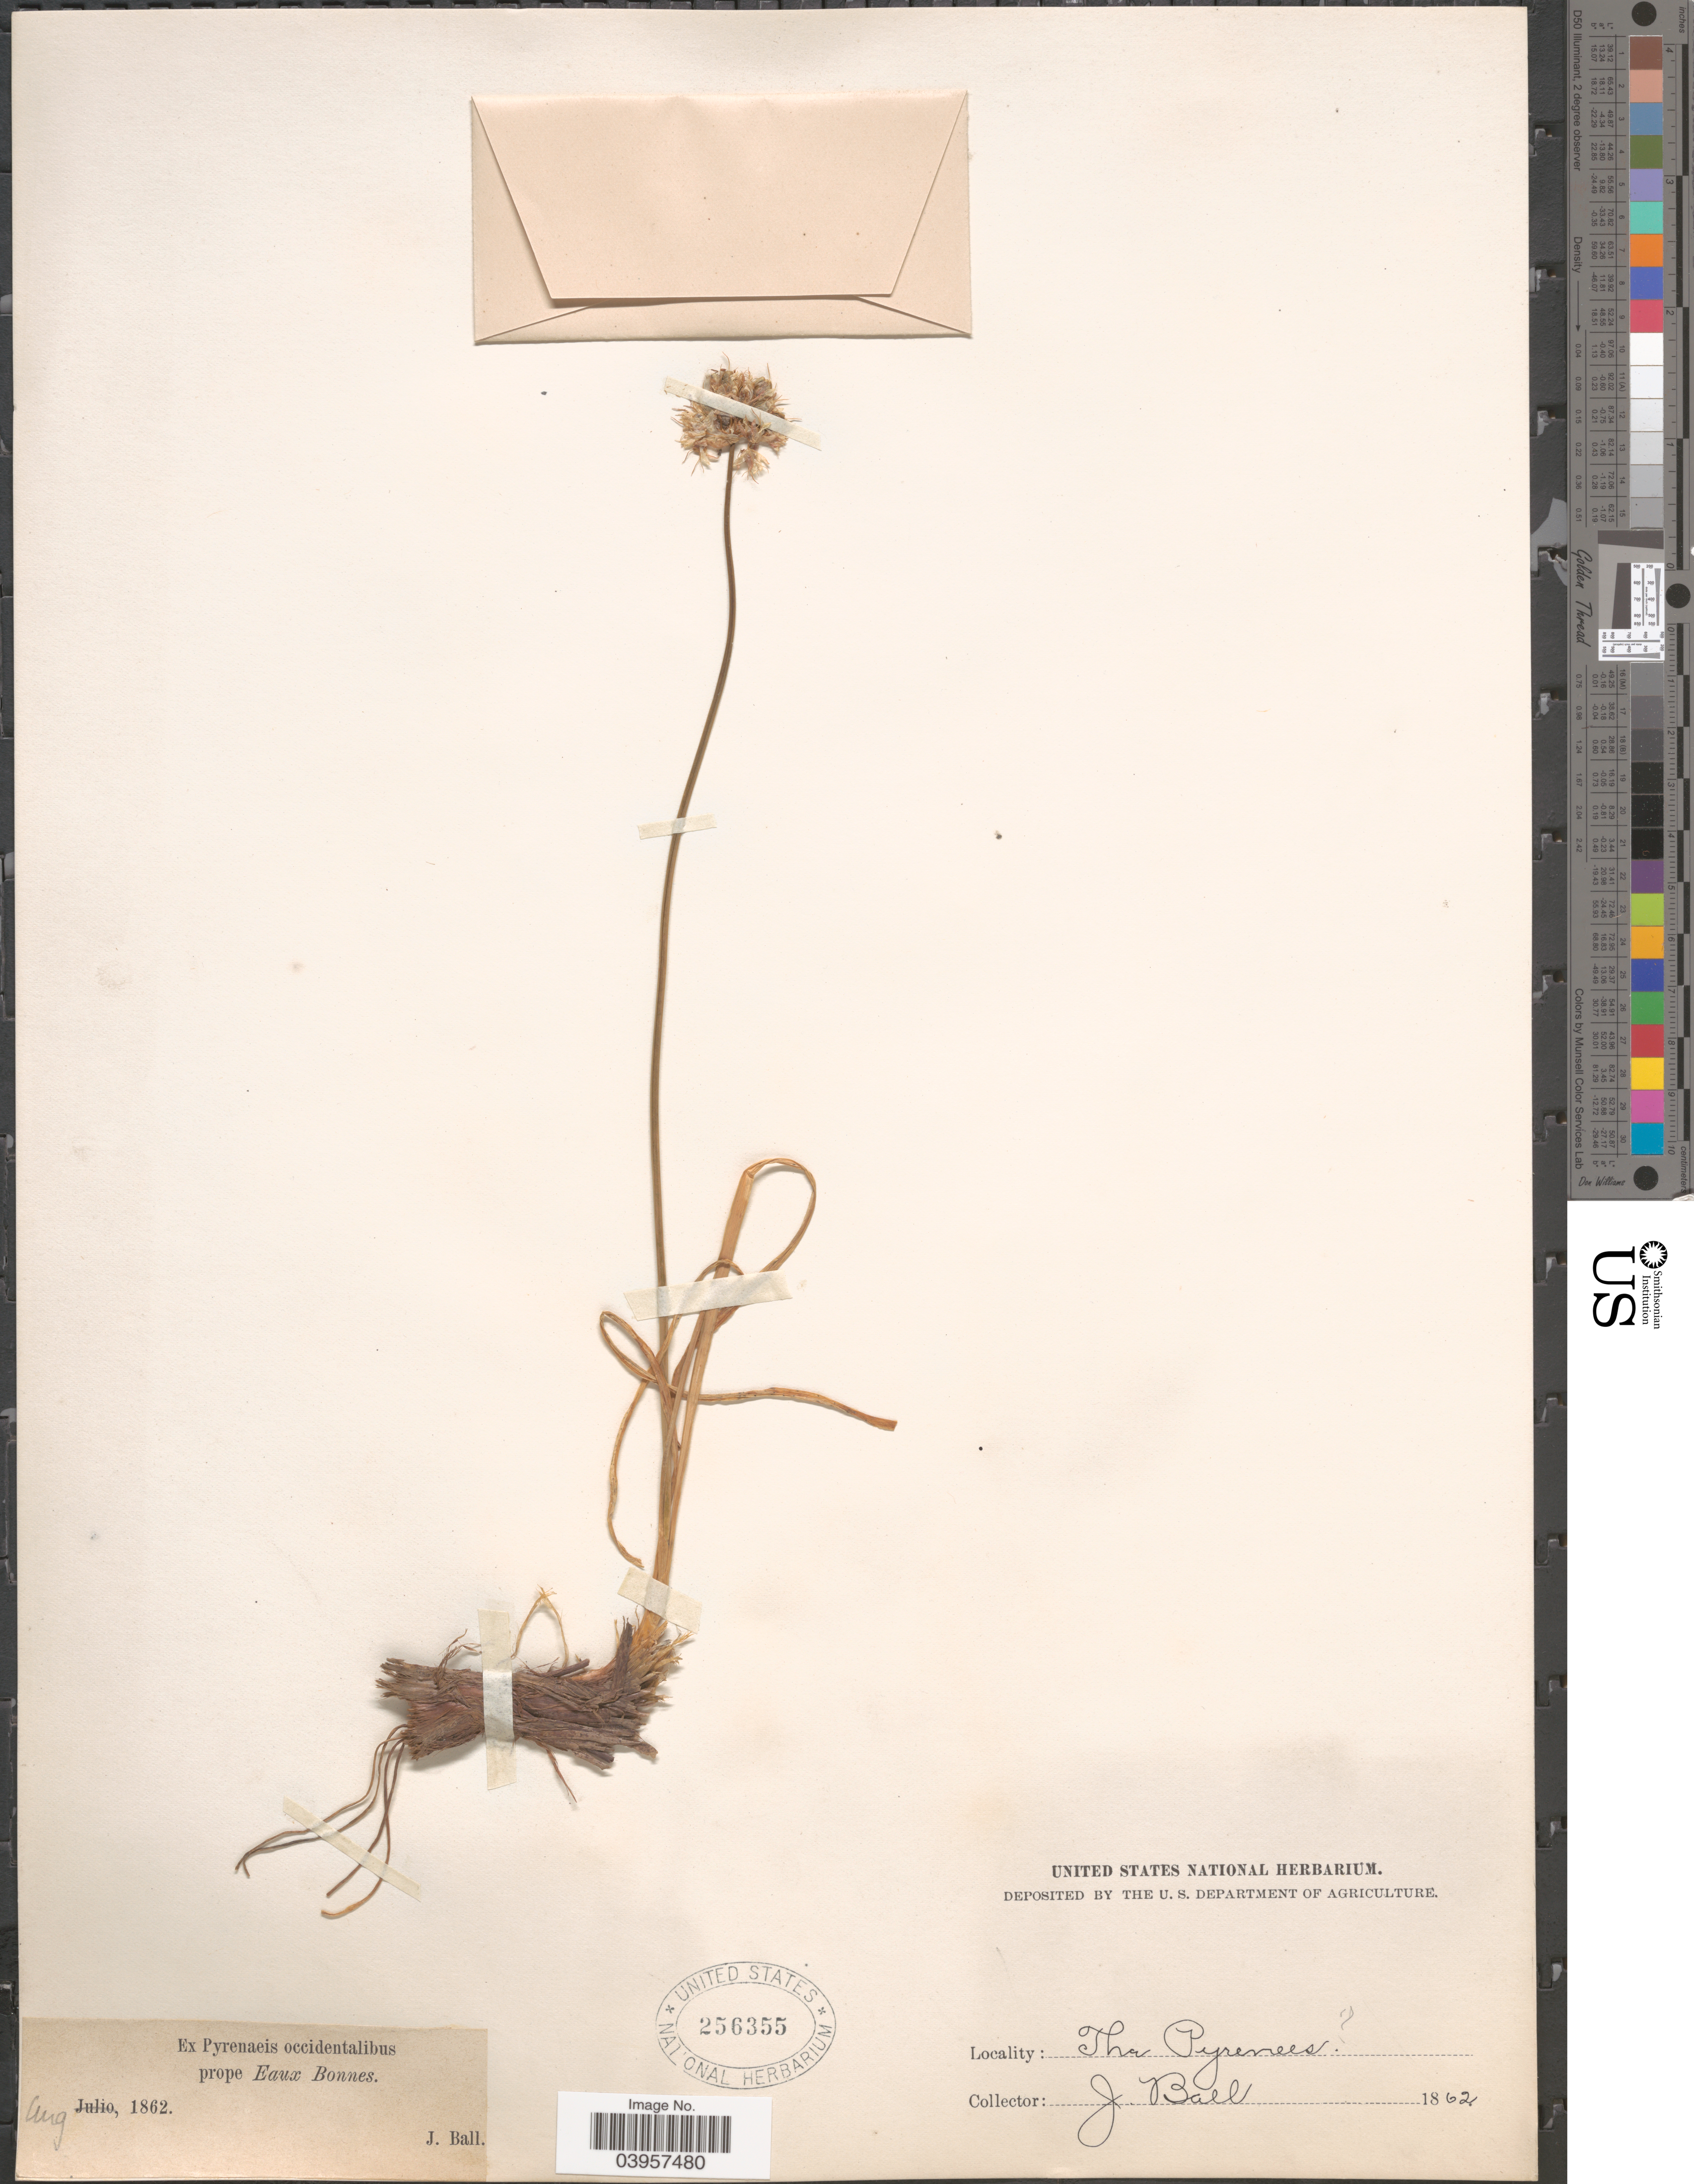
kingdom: Plantae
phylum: Tracheophyta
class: Liliopsida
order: Asparagales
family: Amaryllidaceae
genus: Allium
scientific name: Allium sp.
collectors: J. Ball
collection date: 1862-08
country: France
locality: Ex Pyrenaeis occidentalibus prope Eaux Bonnes. The Pyrenees.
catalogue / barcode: US 256355